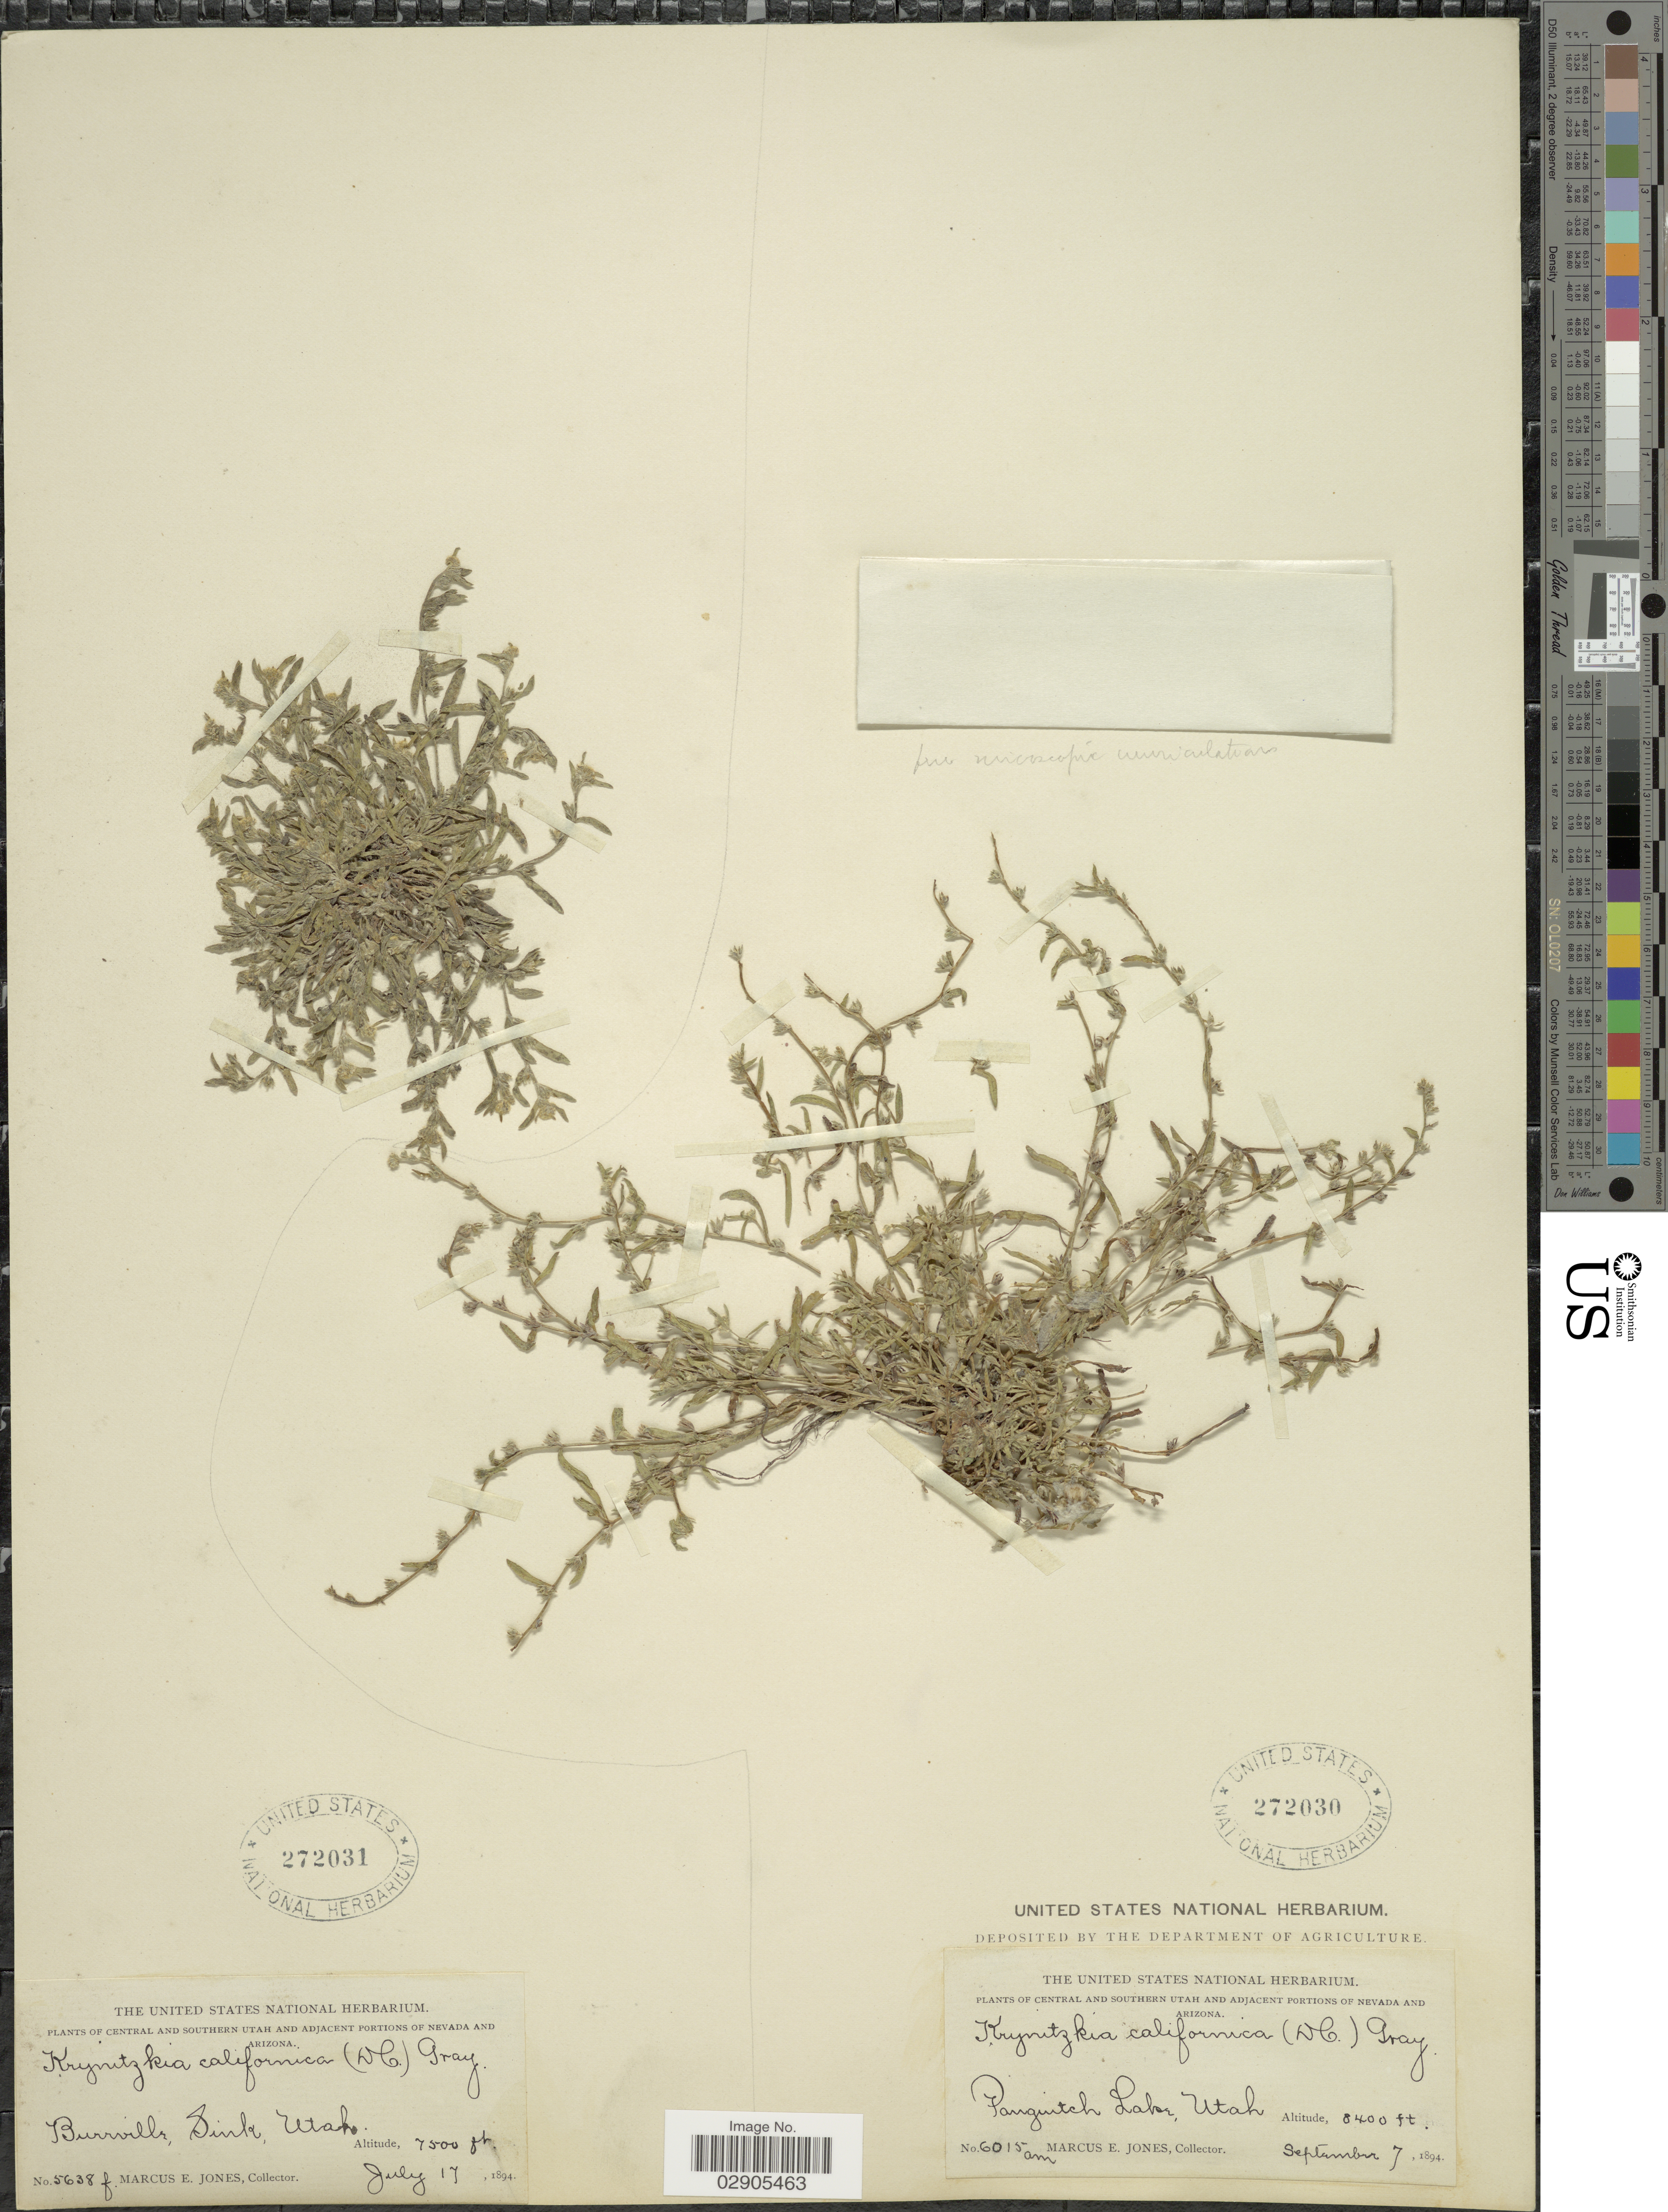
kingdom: Plantae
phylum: Tracheophyta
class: Magnoliopsida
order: Boraginales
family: Boraginaceae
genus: Allocarya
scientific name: Allocarya sp.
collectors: M. E. Jones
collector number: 6015 am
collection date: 1894-09-07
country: United States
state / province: Utah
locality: Central and Southern Utah. Panguitch Lake.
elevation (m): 2560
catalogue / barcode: US 272030